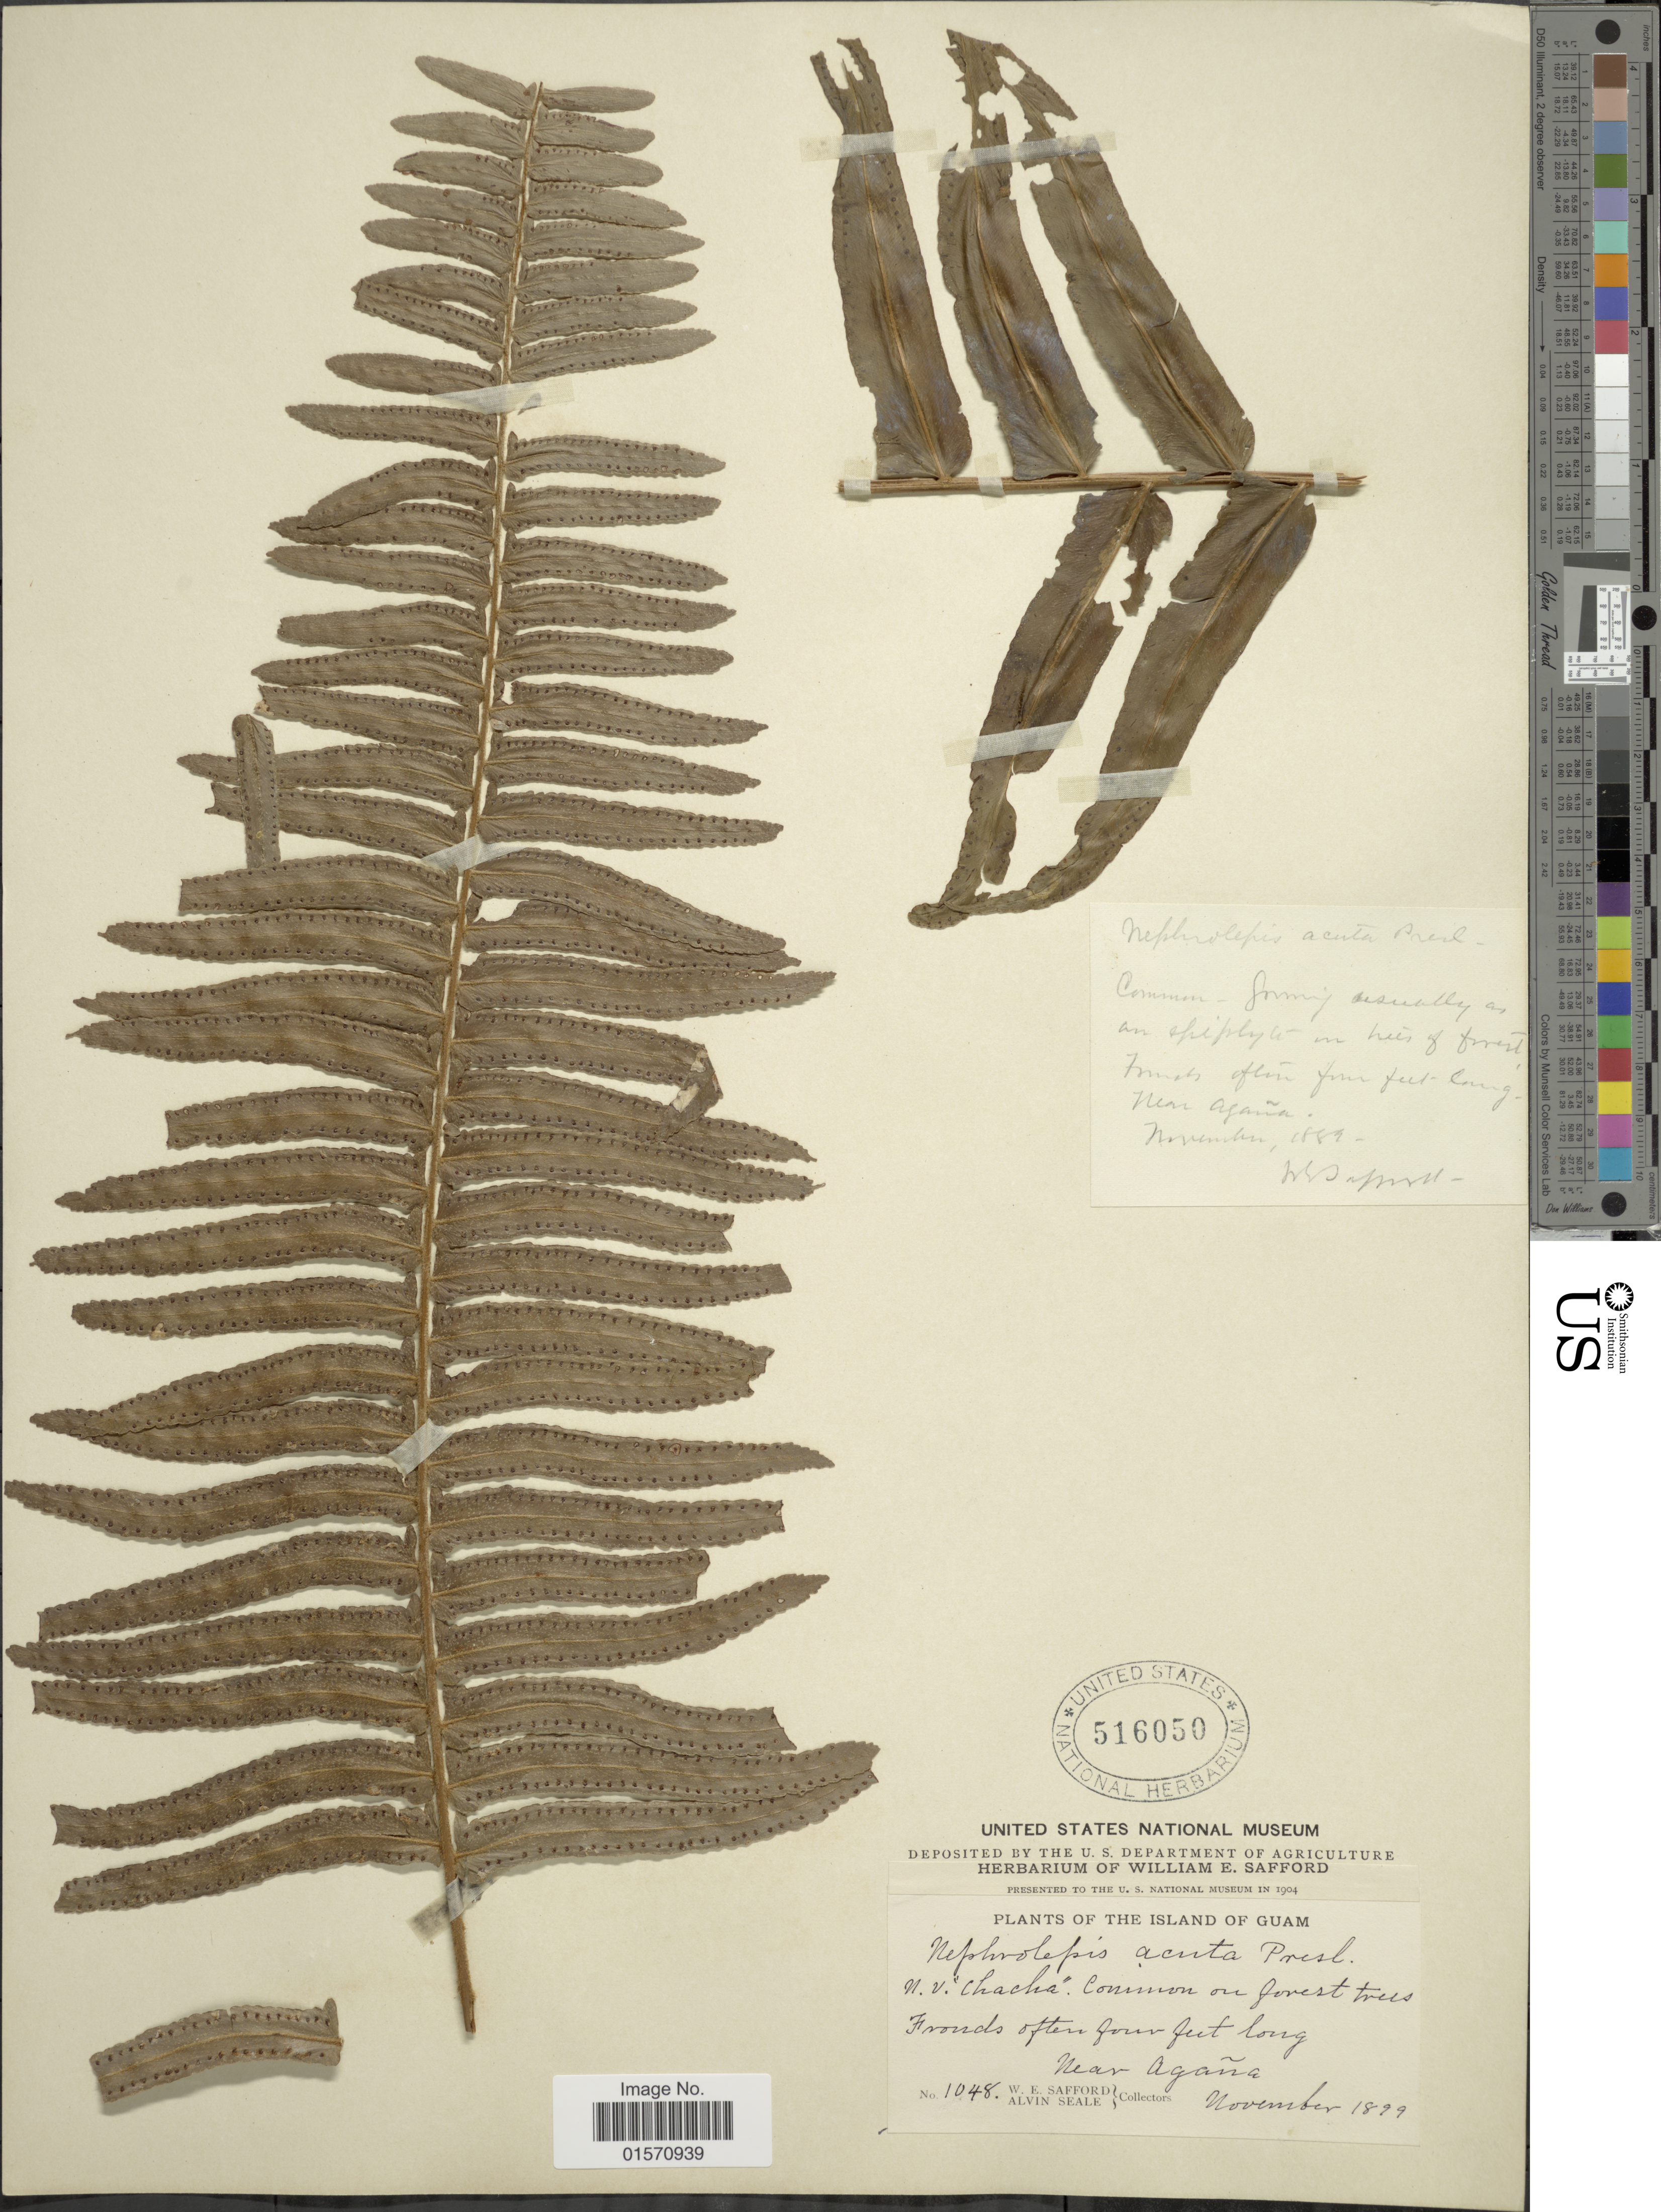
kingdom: Plantae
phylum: Tracheophyta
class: Polypodiopsida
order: Polypodiales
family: Nephrolepidaceae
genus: Nephrolepis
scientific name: Nephrolepis hirsutula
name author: (G. Forst.) C. Presl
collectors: W. E. Safford & A. Seale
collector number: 1048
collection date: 1899-11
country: Guam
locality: Island of Guam. Near Agaña.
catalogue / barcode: US 516050